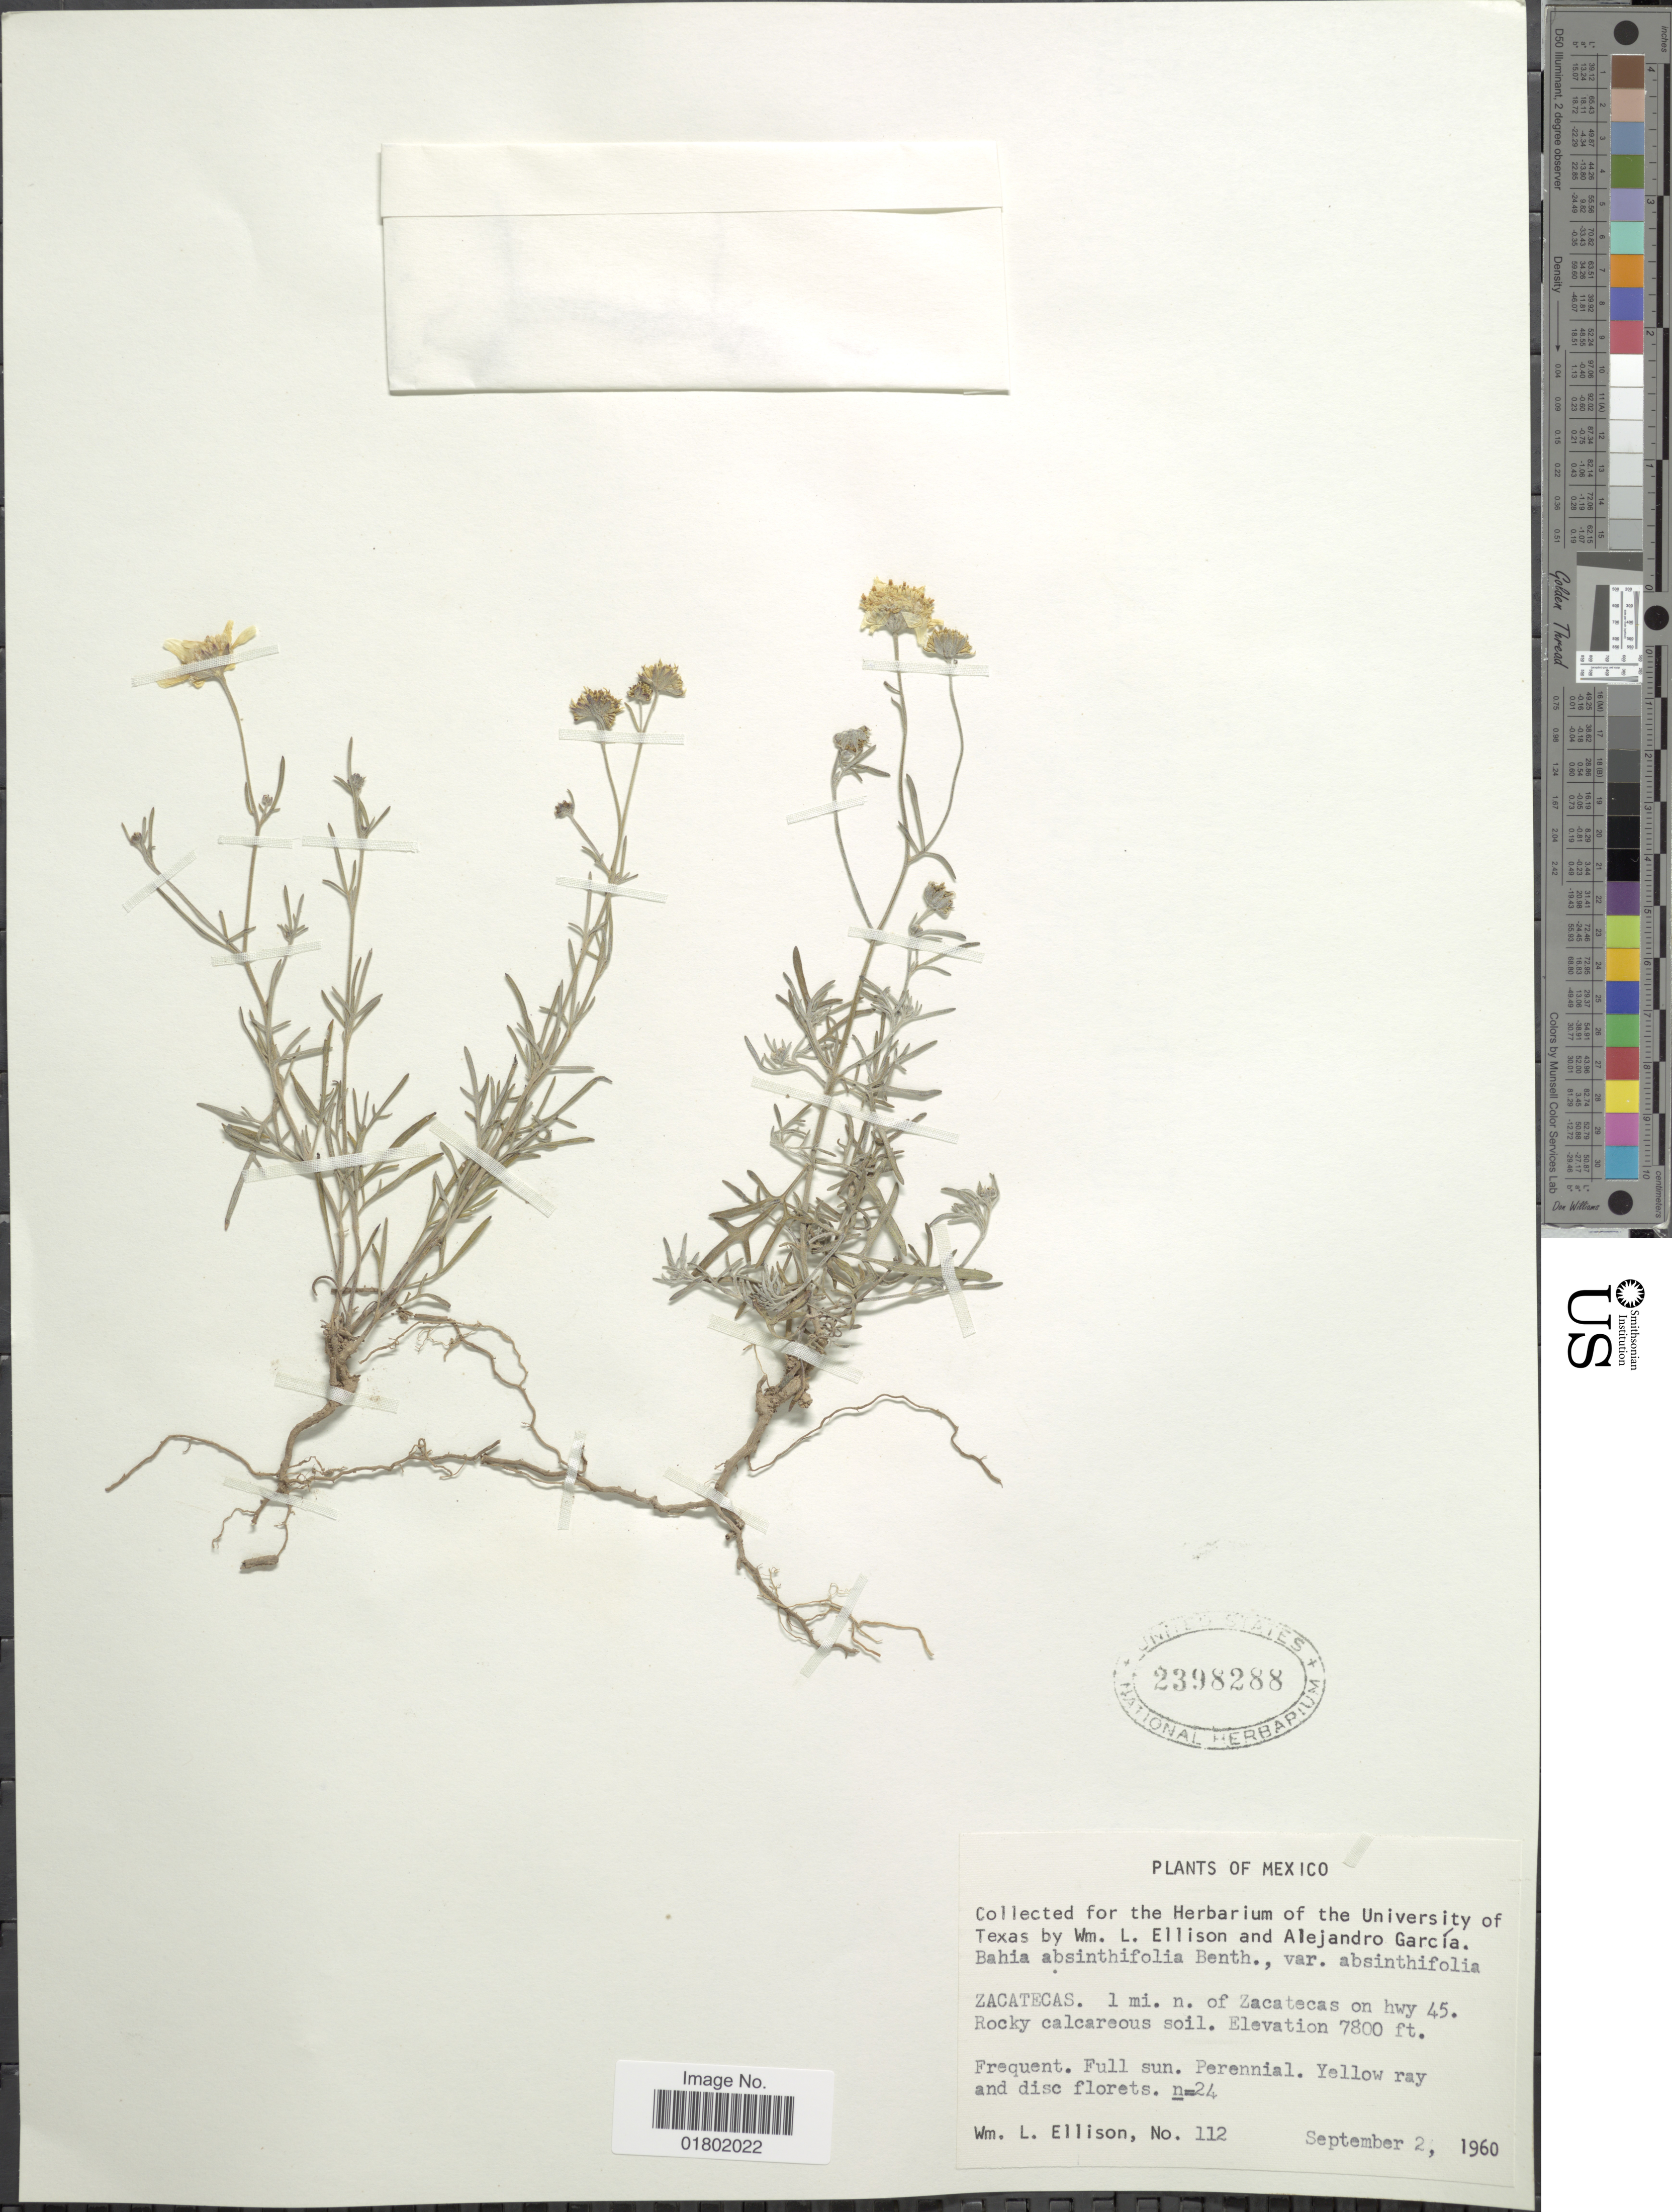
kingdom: Plantae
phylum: Tracheophyta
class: Magnoliopsida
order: Asterales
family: Asteraceae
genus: Bahia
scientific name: Bahia absinthifolia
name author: Benth.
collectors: W. L. Ellison & A. García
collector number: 112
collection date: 1960-09-02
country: Mexico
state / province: Zacatecas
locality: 1 mi. n. of Zacatecas on hwy 45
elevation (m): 2377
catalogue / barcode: US 2398288